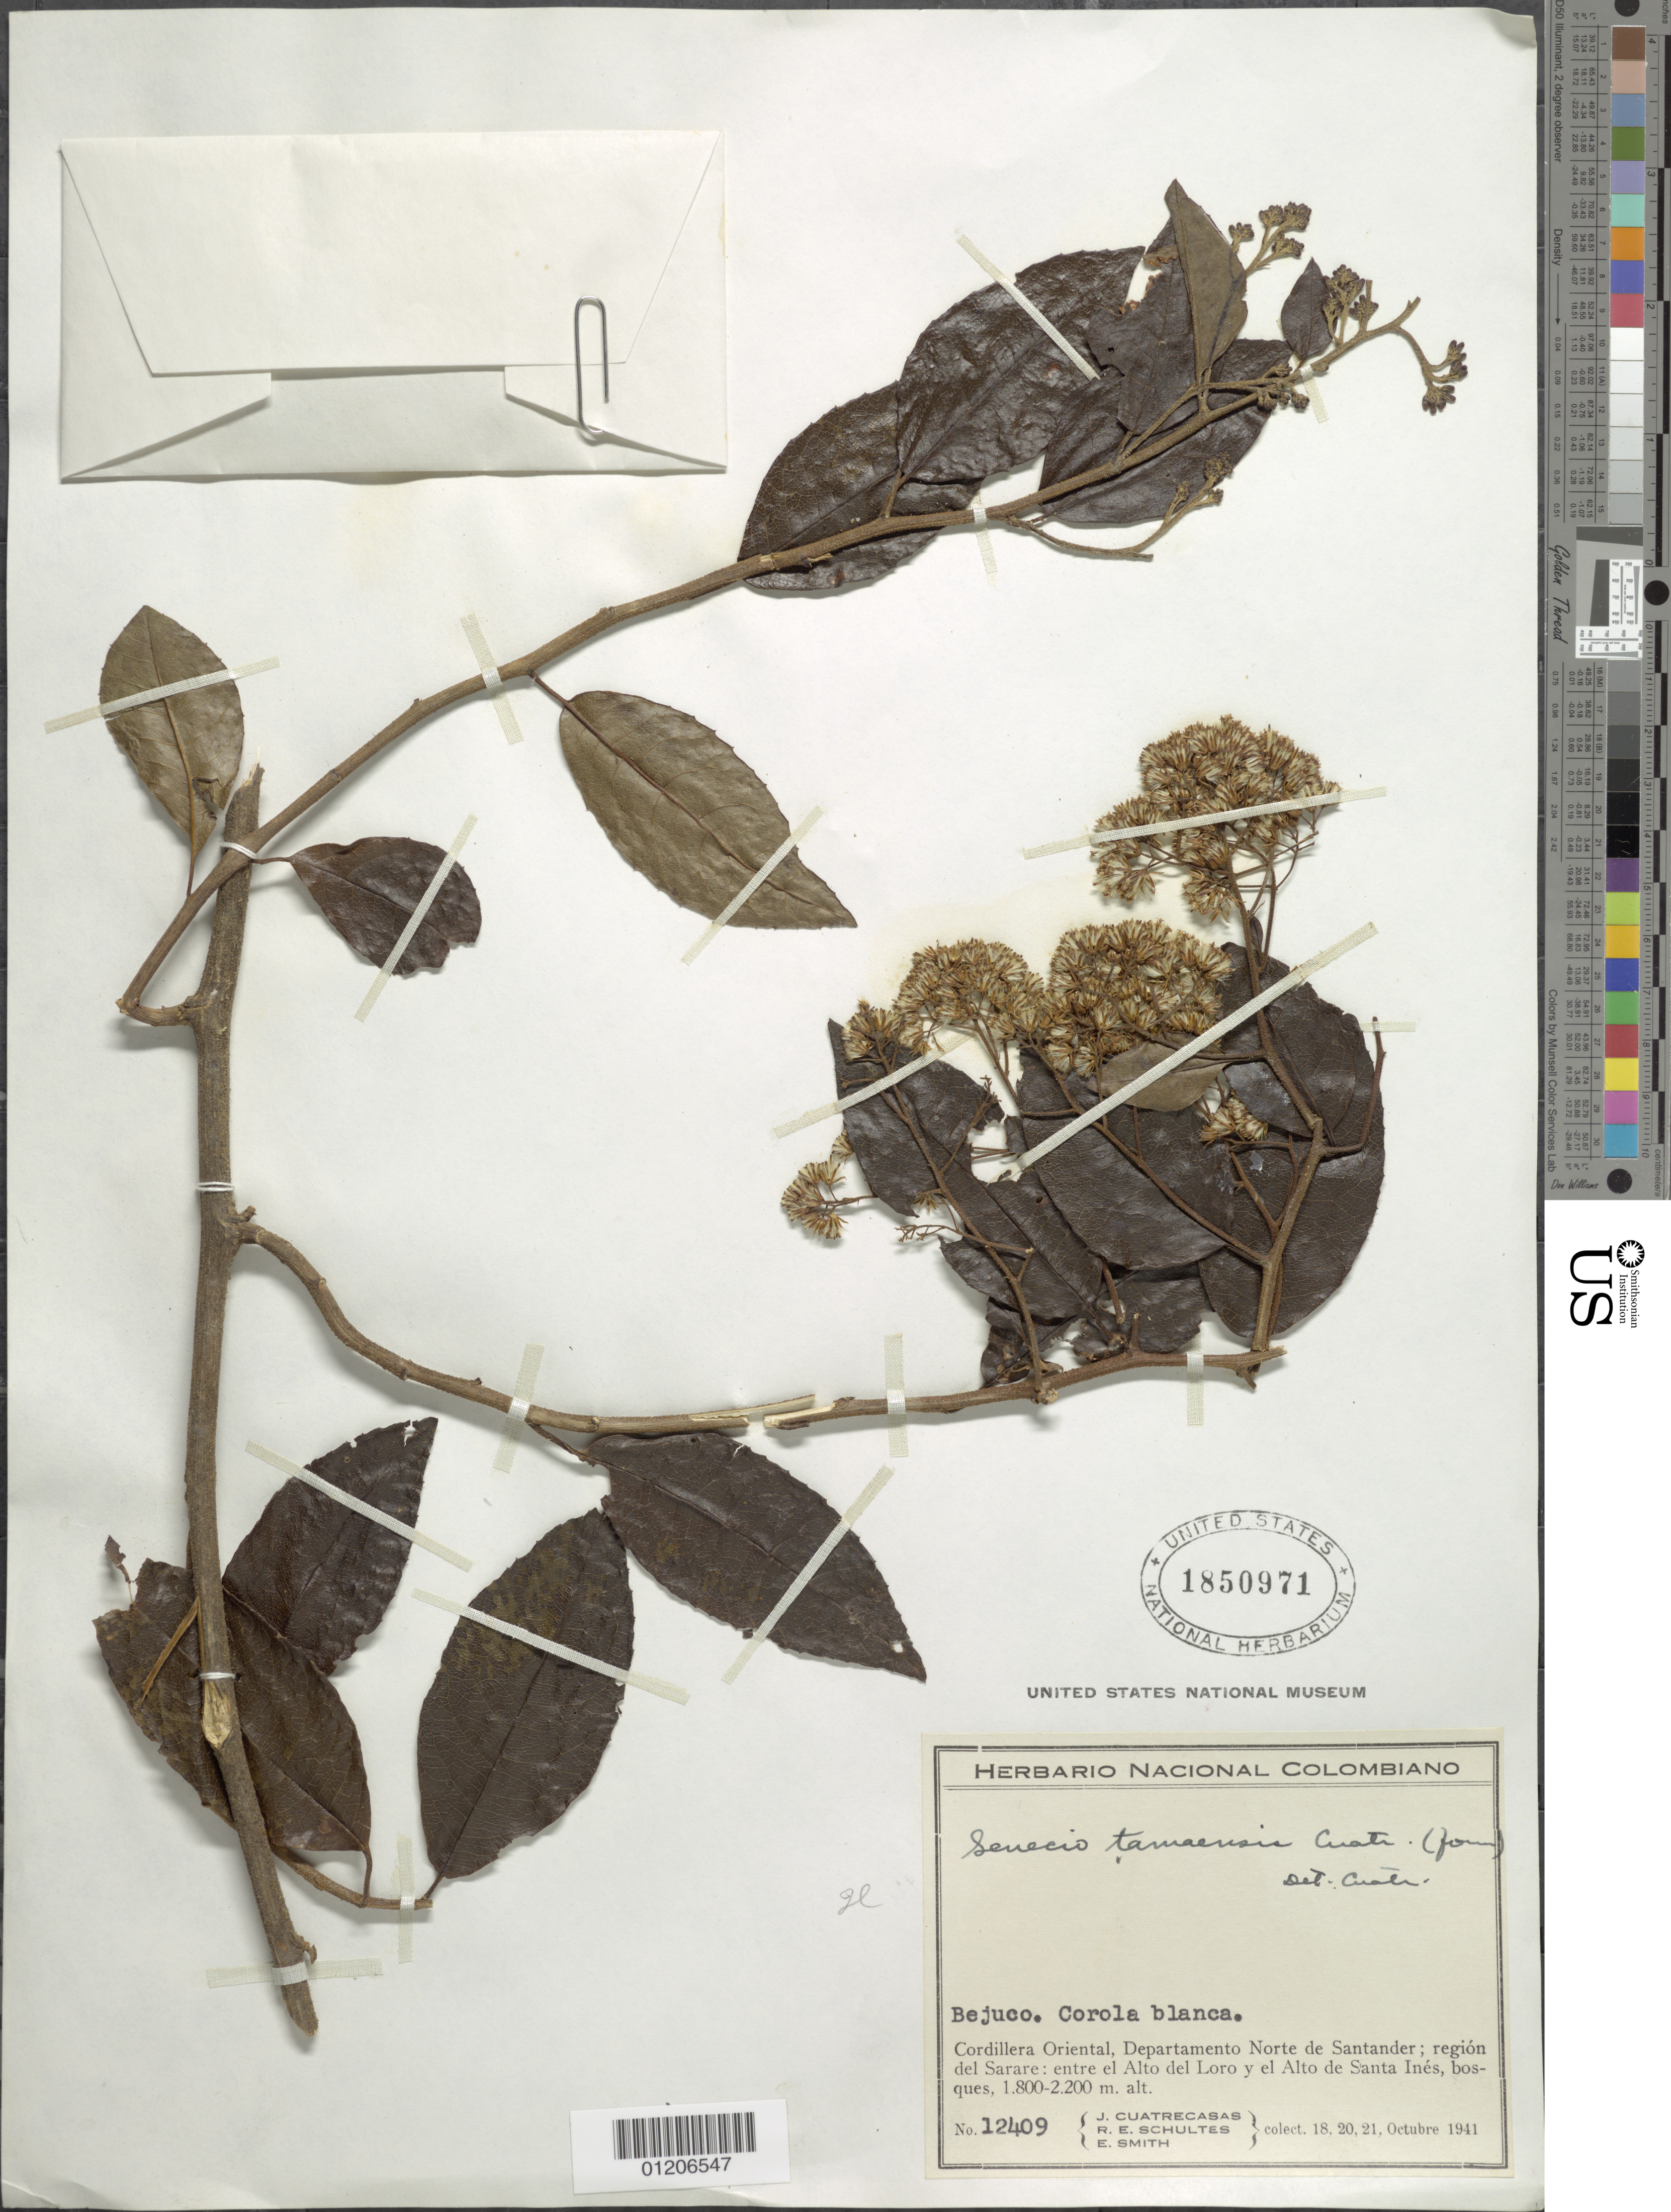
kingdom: Plantae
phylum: Tracheophyta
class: Magnoliopsida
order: Asterales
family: Asteraceae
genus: Pentacalia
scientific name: Pentacalia trianae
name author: (Klatt) Cuatrec.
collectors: J. Cuatrecasas, R. E. Schultes & C. E. Smith Jr.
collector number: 12409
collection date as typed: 18-21 Oct 1941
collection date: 1941-10-18/1941-10-21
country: Colombia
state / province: Norte de Santander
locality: Cordillera Oriental, región del Sarare, entre al Alto del Loro y el Alto de Santa Inés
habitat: bosques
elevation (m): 1800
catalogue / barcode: US 1850971